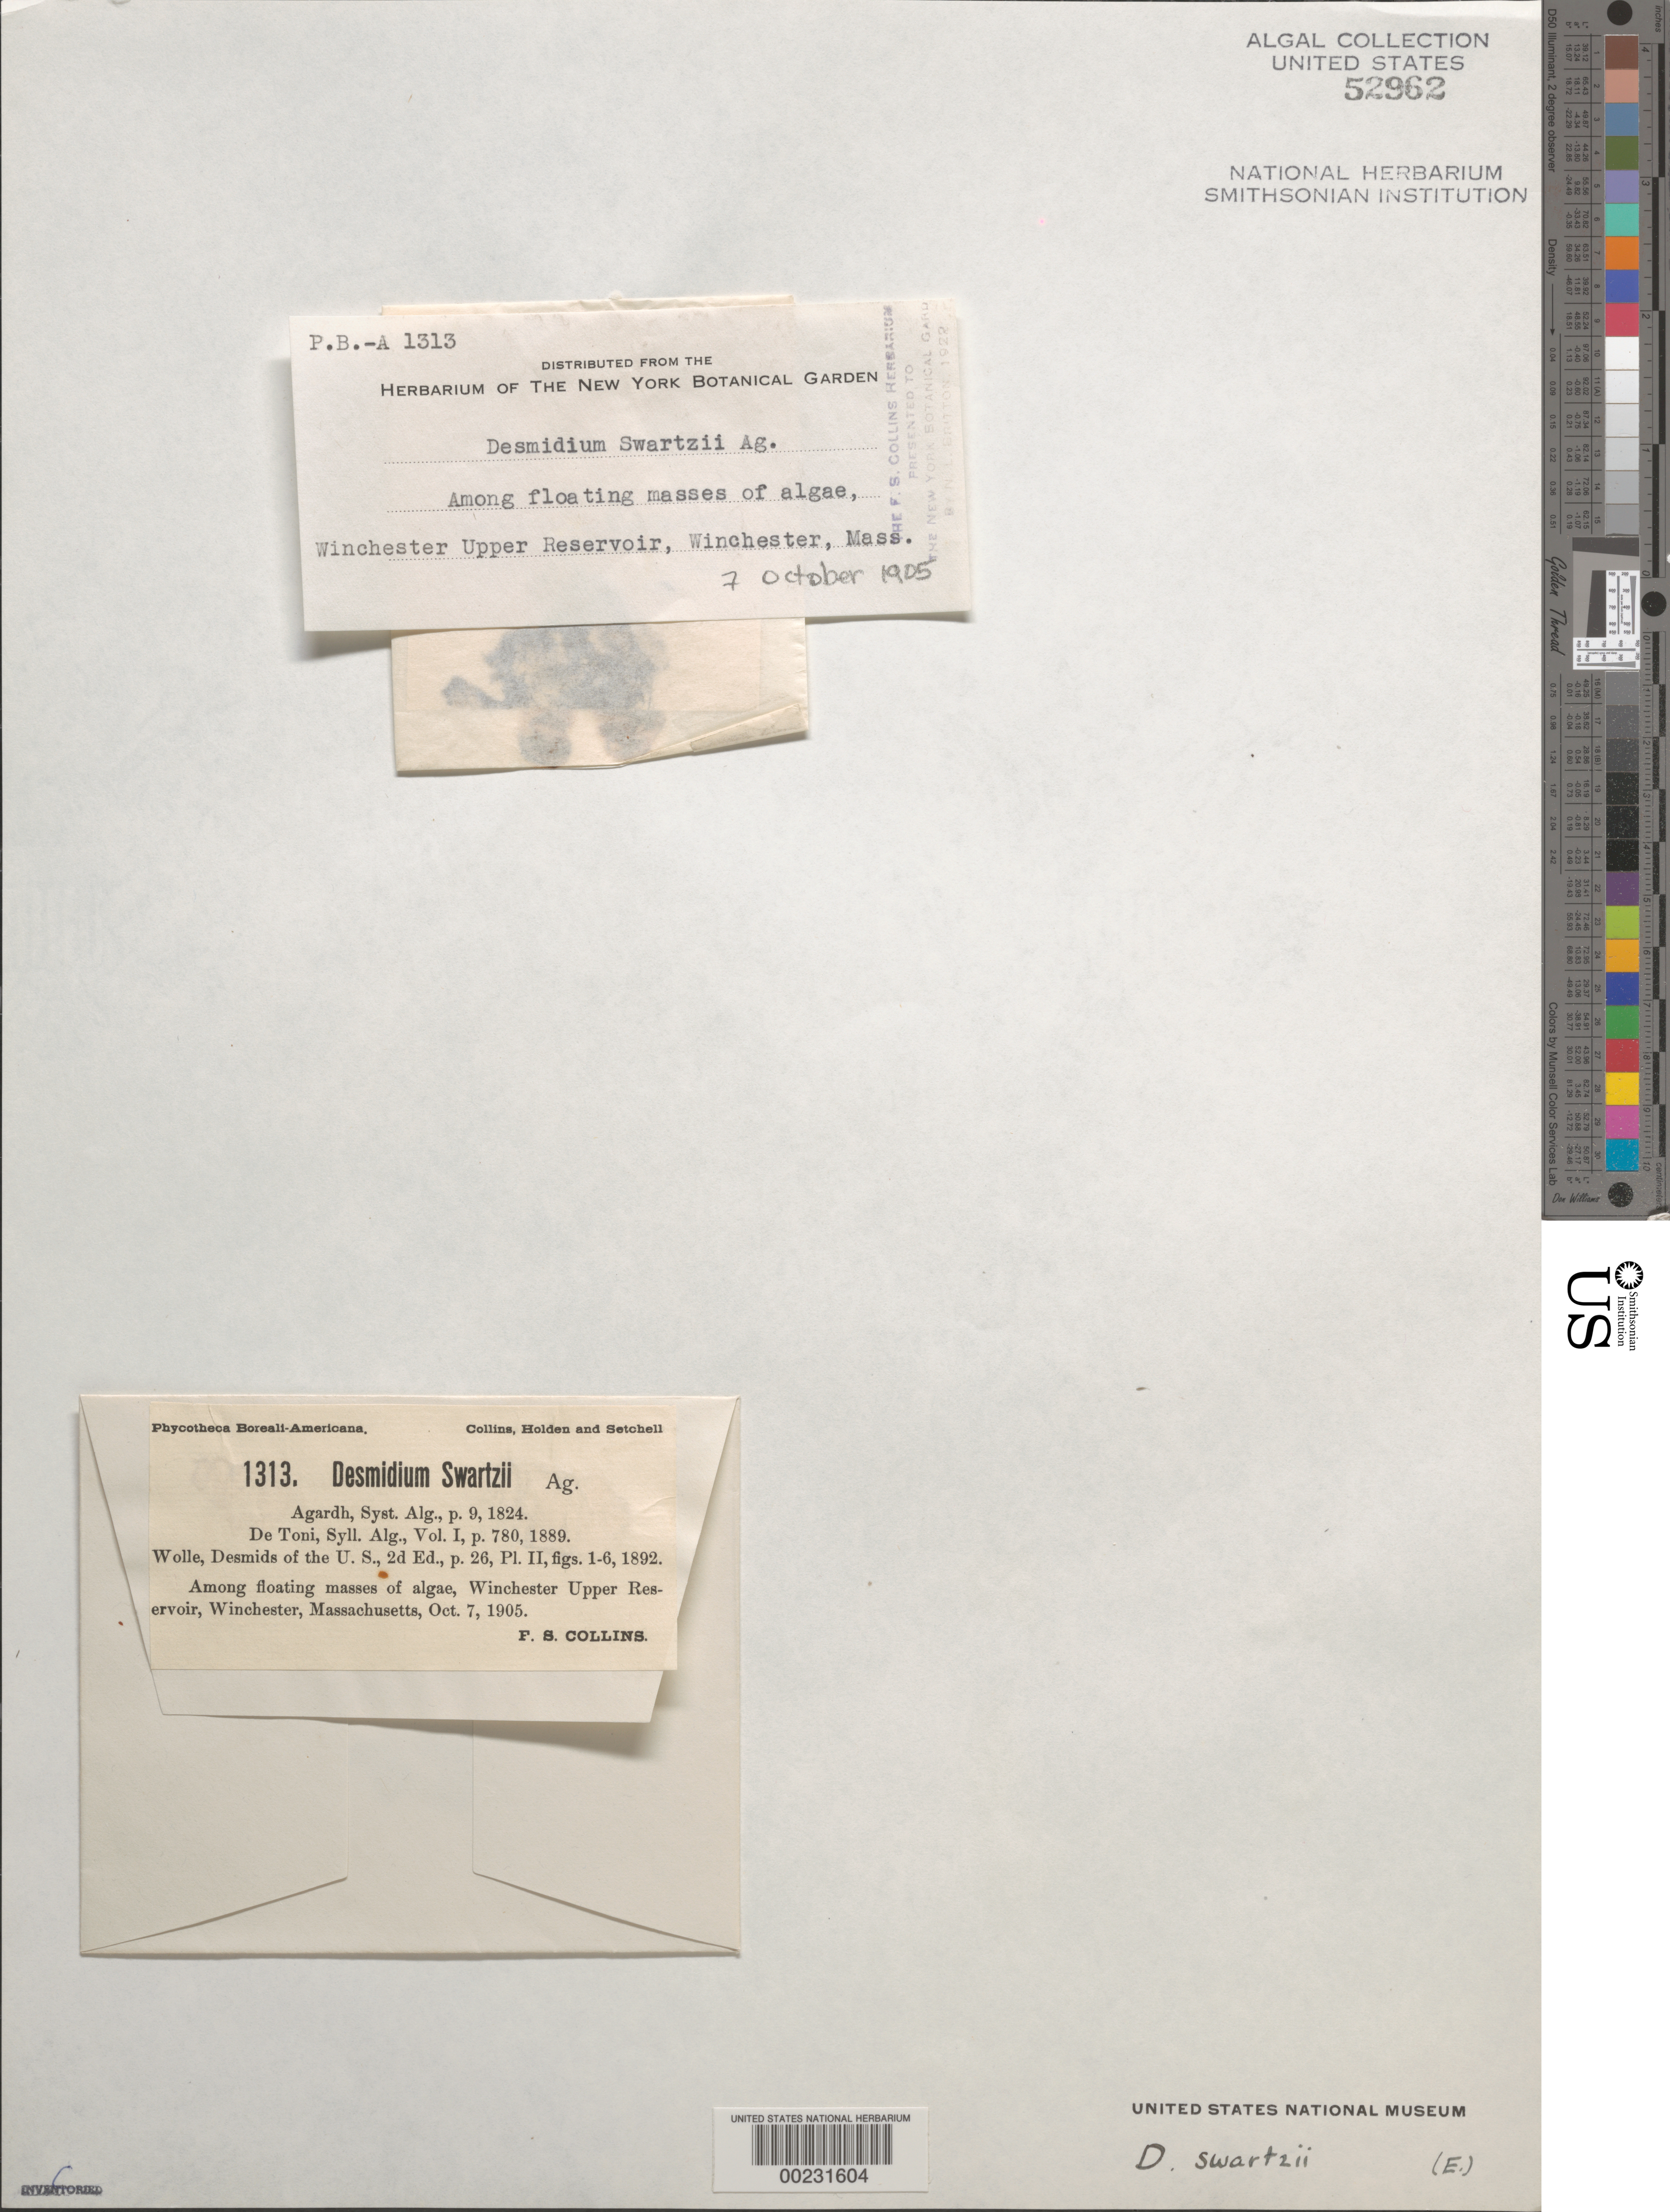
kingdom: Plantae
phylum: Charophyta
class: Zygnematophyceae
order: Zygnematales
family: Desmidiaceae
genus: Desmidium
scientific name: Desmidium swartzii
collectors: F. Collins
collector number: PB-A 1313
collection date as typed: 07 Oct 1905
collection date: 1905-10-07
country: United States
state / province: Massachusetts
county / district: Middlesex County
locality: Winchester Upper Reservoir, Winchester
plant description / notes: Collins, Holden & Setchell, Phycotheca Boreali-Americana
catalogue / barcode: US 52962